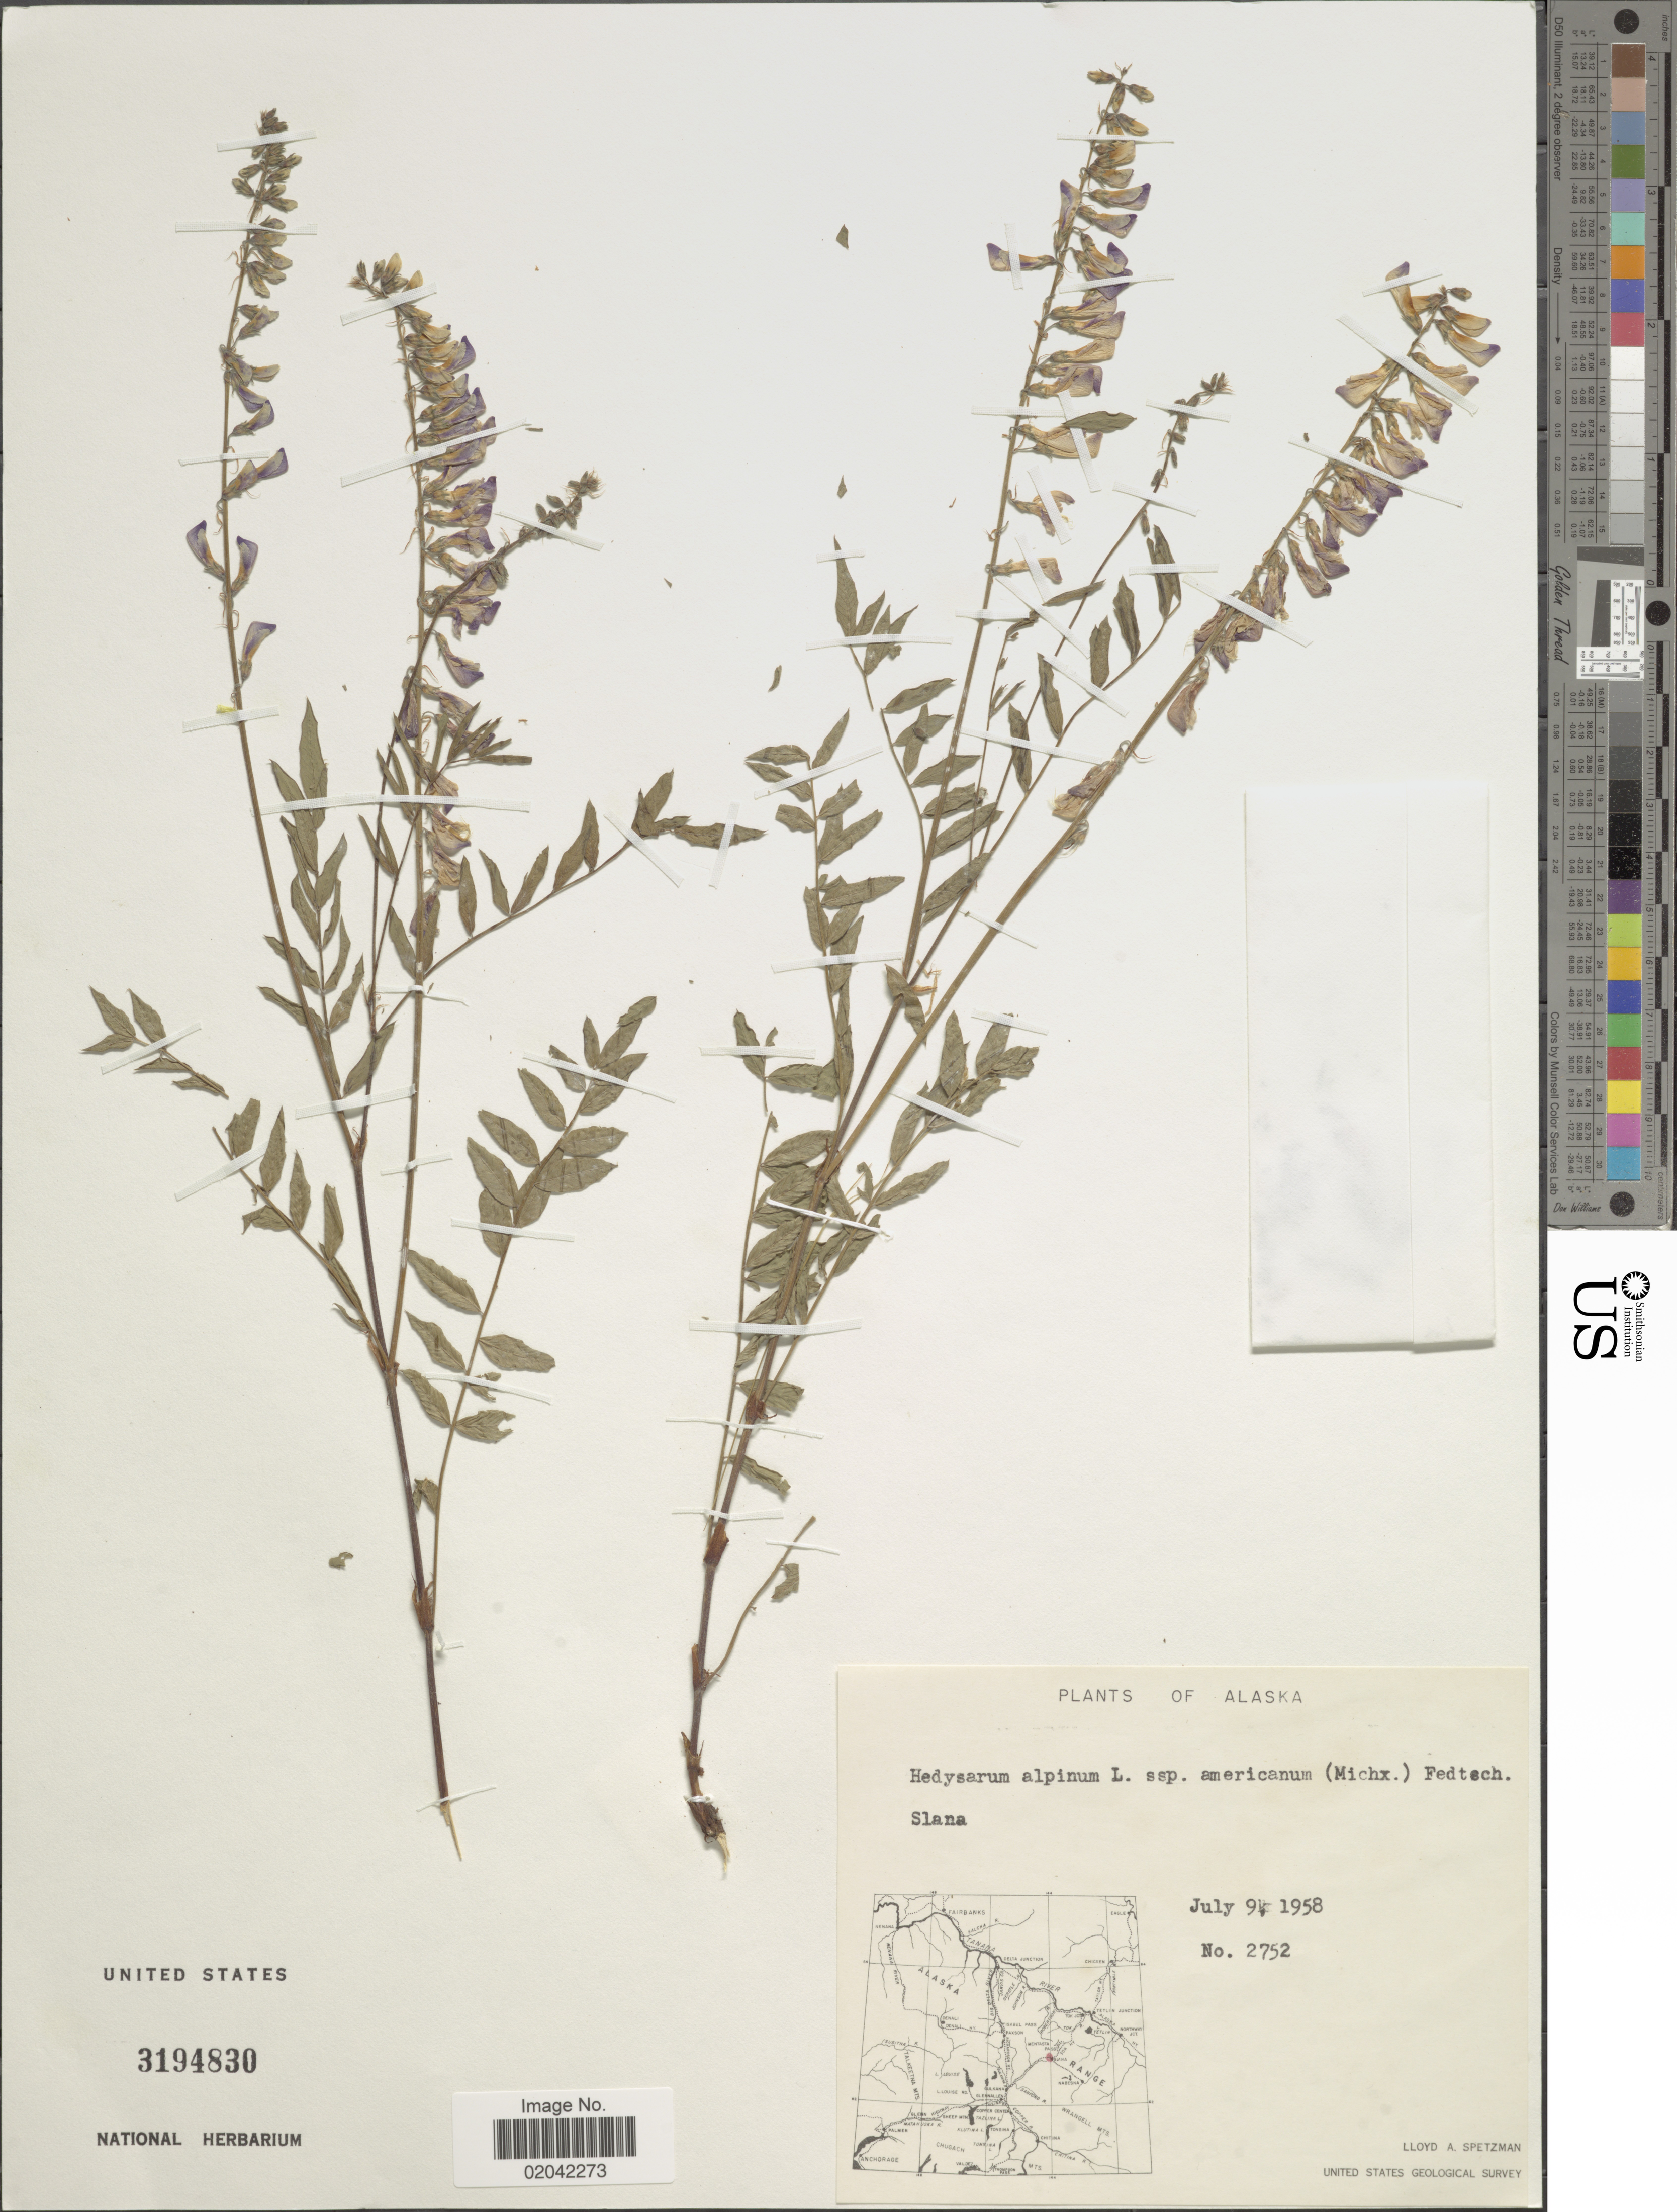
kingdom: Plantae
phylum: Tracheophyta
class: Magnoliopsida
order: Fabales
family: Fabaceae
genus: Hedysarum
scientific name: Hedysarum alpinum var. americanum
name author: Michx. ex Pursh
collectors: L. Spetzman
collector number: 2752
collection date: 1958-07-09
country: United States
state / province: Alaska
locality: Slana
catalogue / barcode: US 3194830